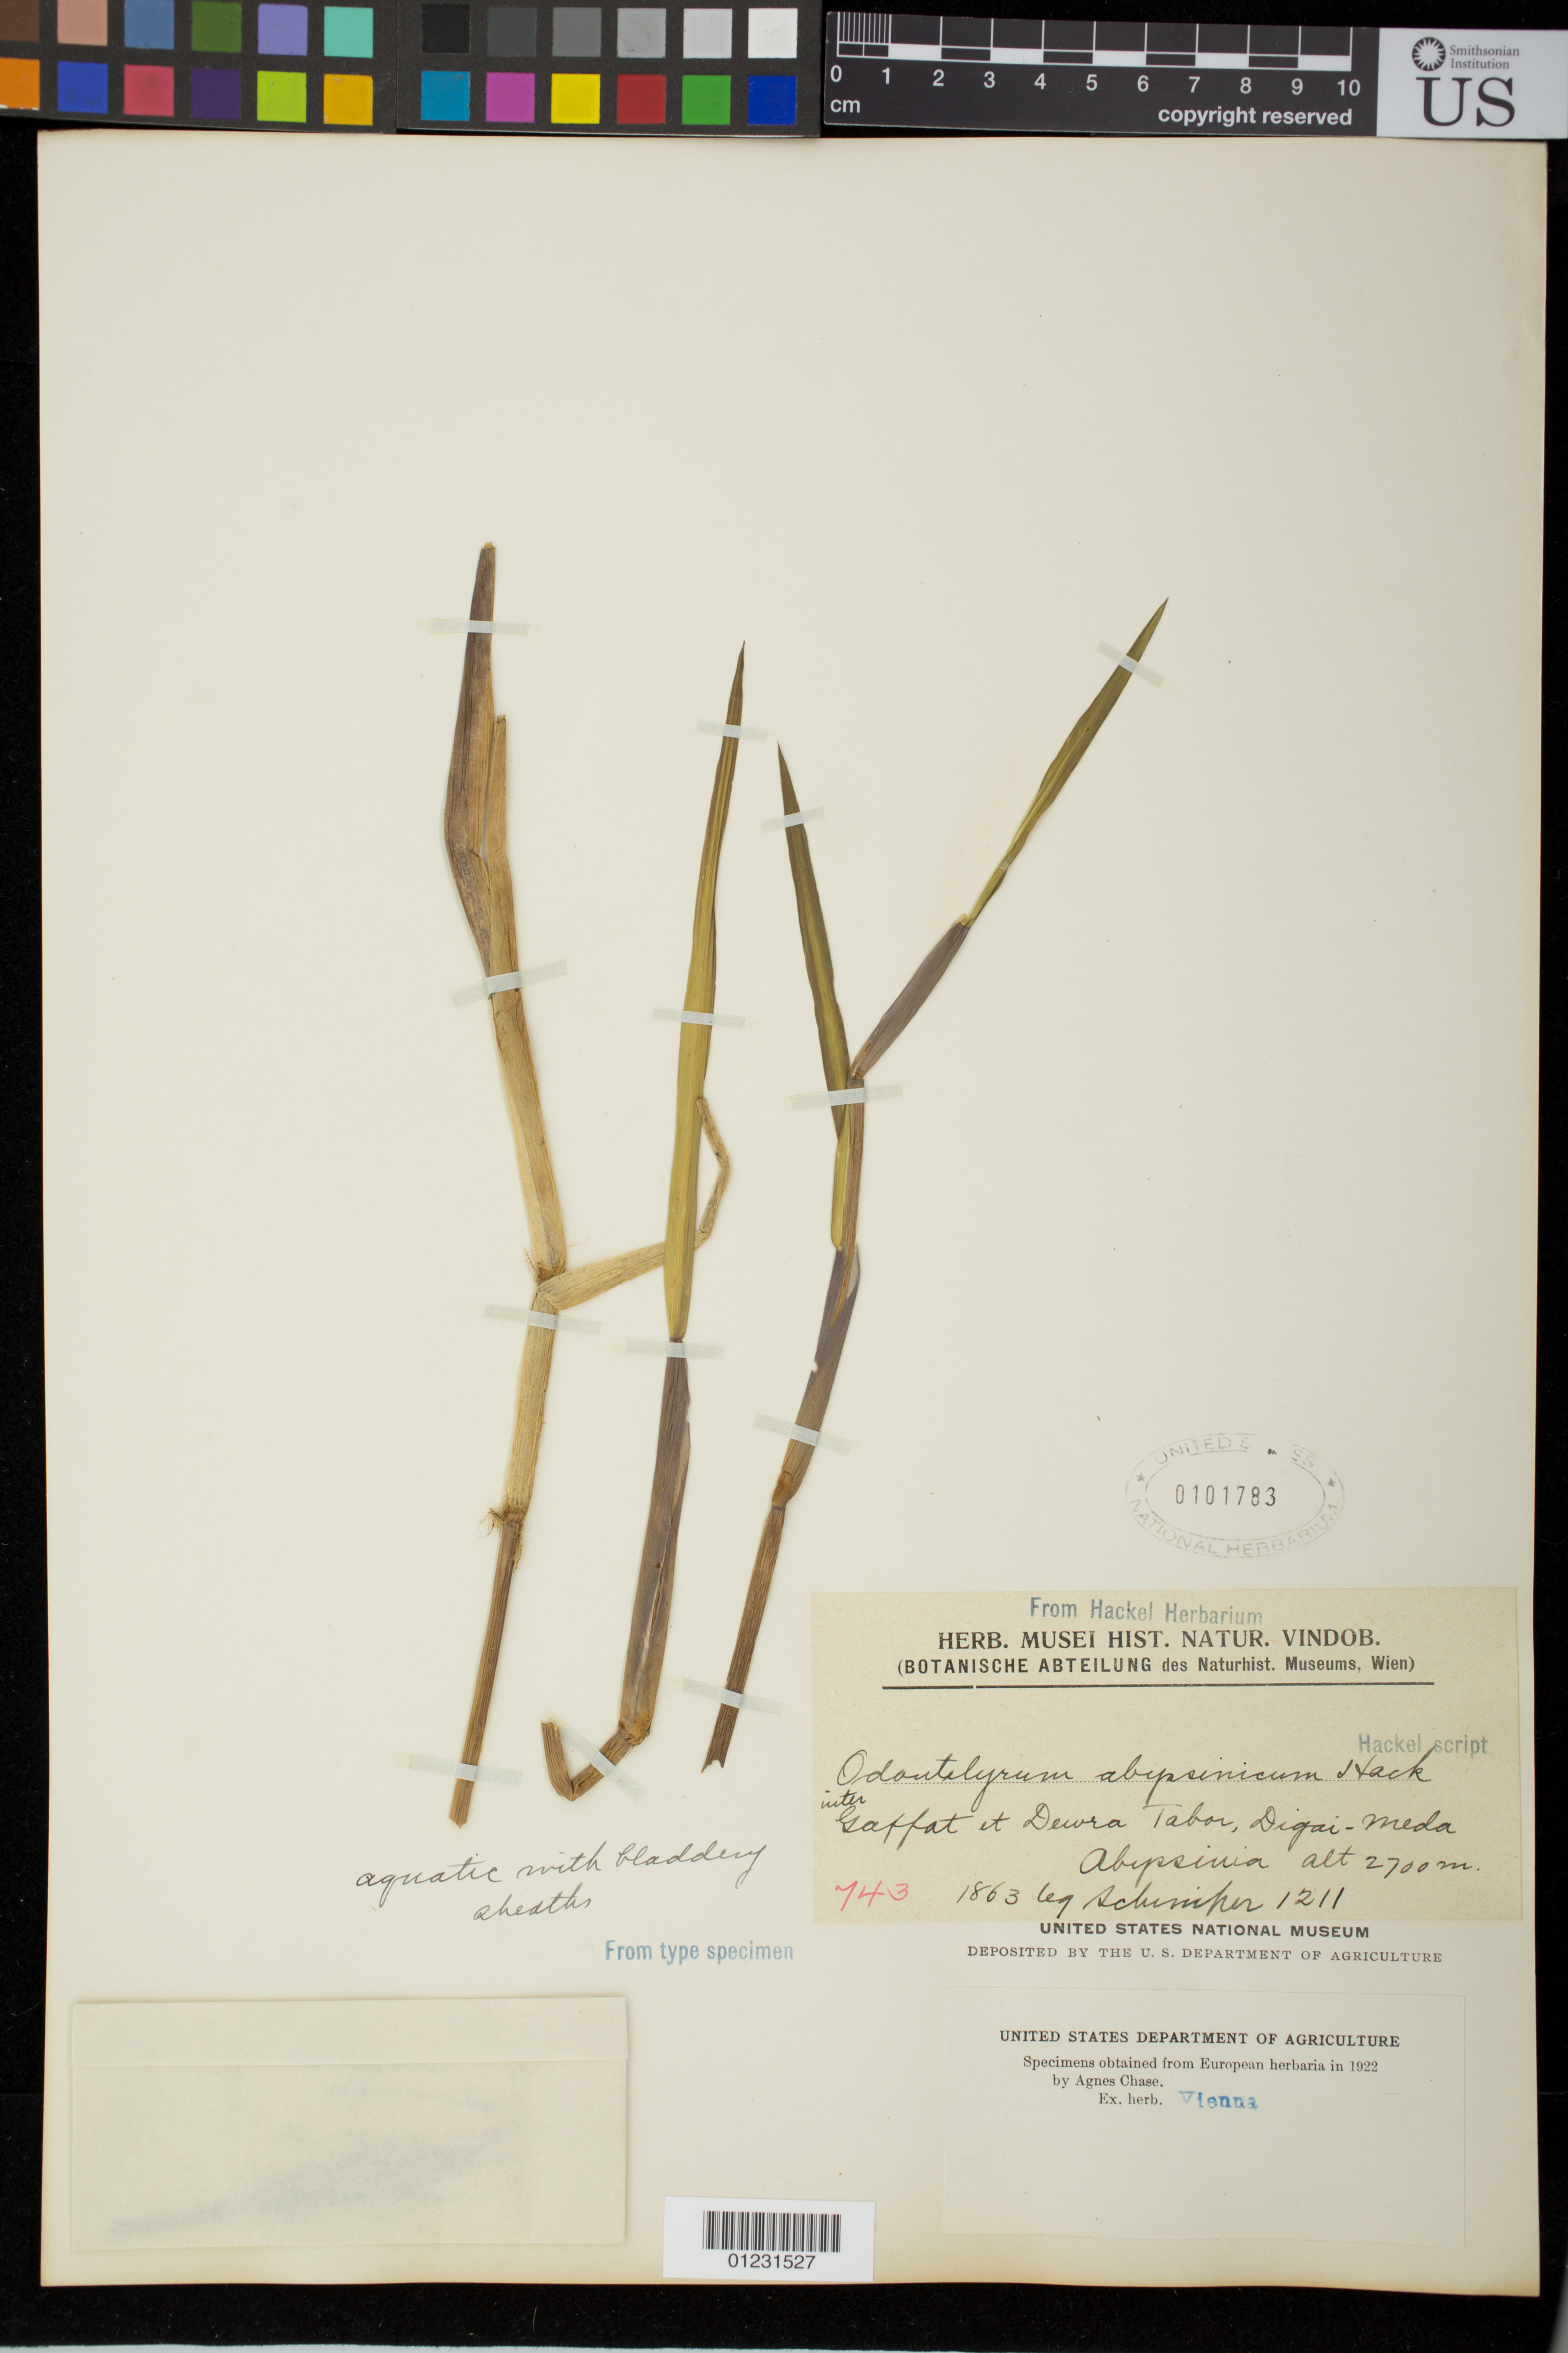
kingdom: Plantae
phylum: Tracheophyta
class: Liliopsida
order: Poales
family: Poaceae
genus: Odontelytrum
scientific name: Odontelytrum abyssinicum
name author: Hack.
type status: Isotype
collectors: G. W. Schimper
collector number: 1211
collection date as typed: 1863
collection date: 1863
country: Ethiopia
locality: Gaffat et Dewra Tabor, Digai-Meda. Abyssinia.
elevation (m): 2700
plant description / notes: Fragmentary material of type specimen ex herb. Vienna.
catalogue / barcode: US 101783